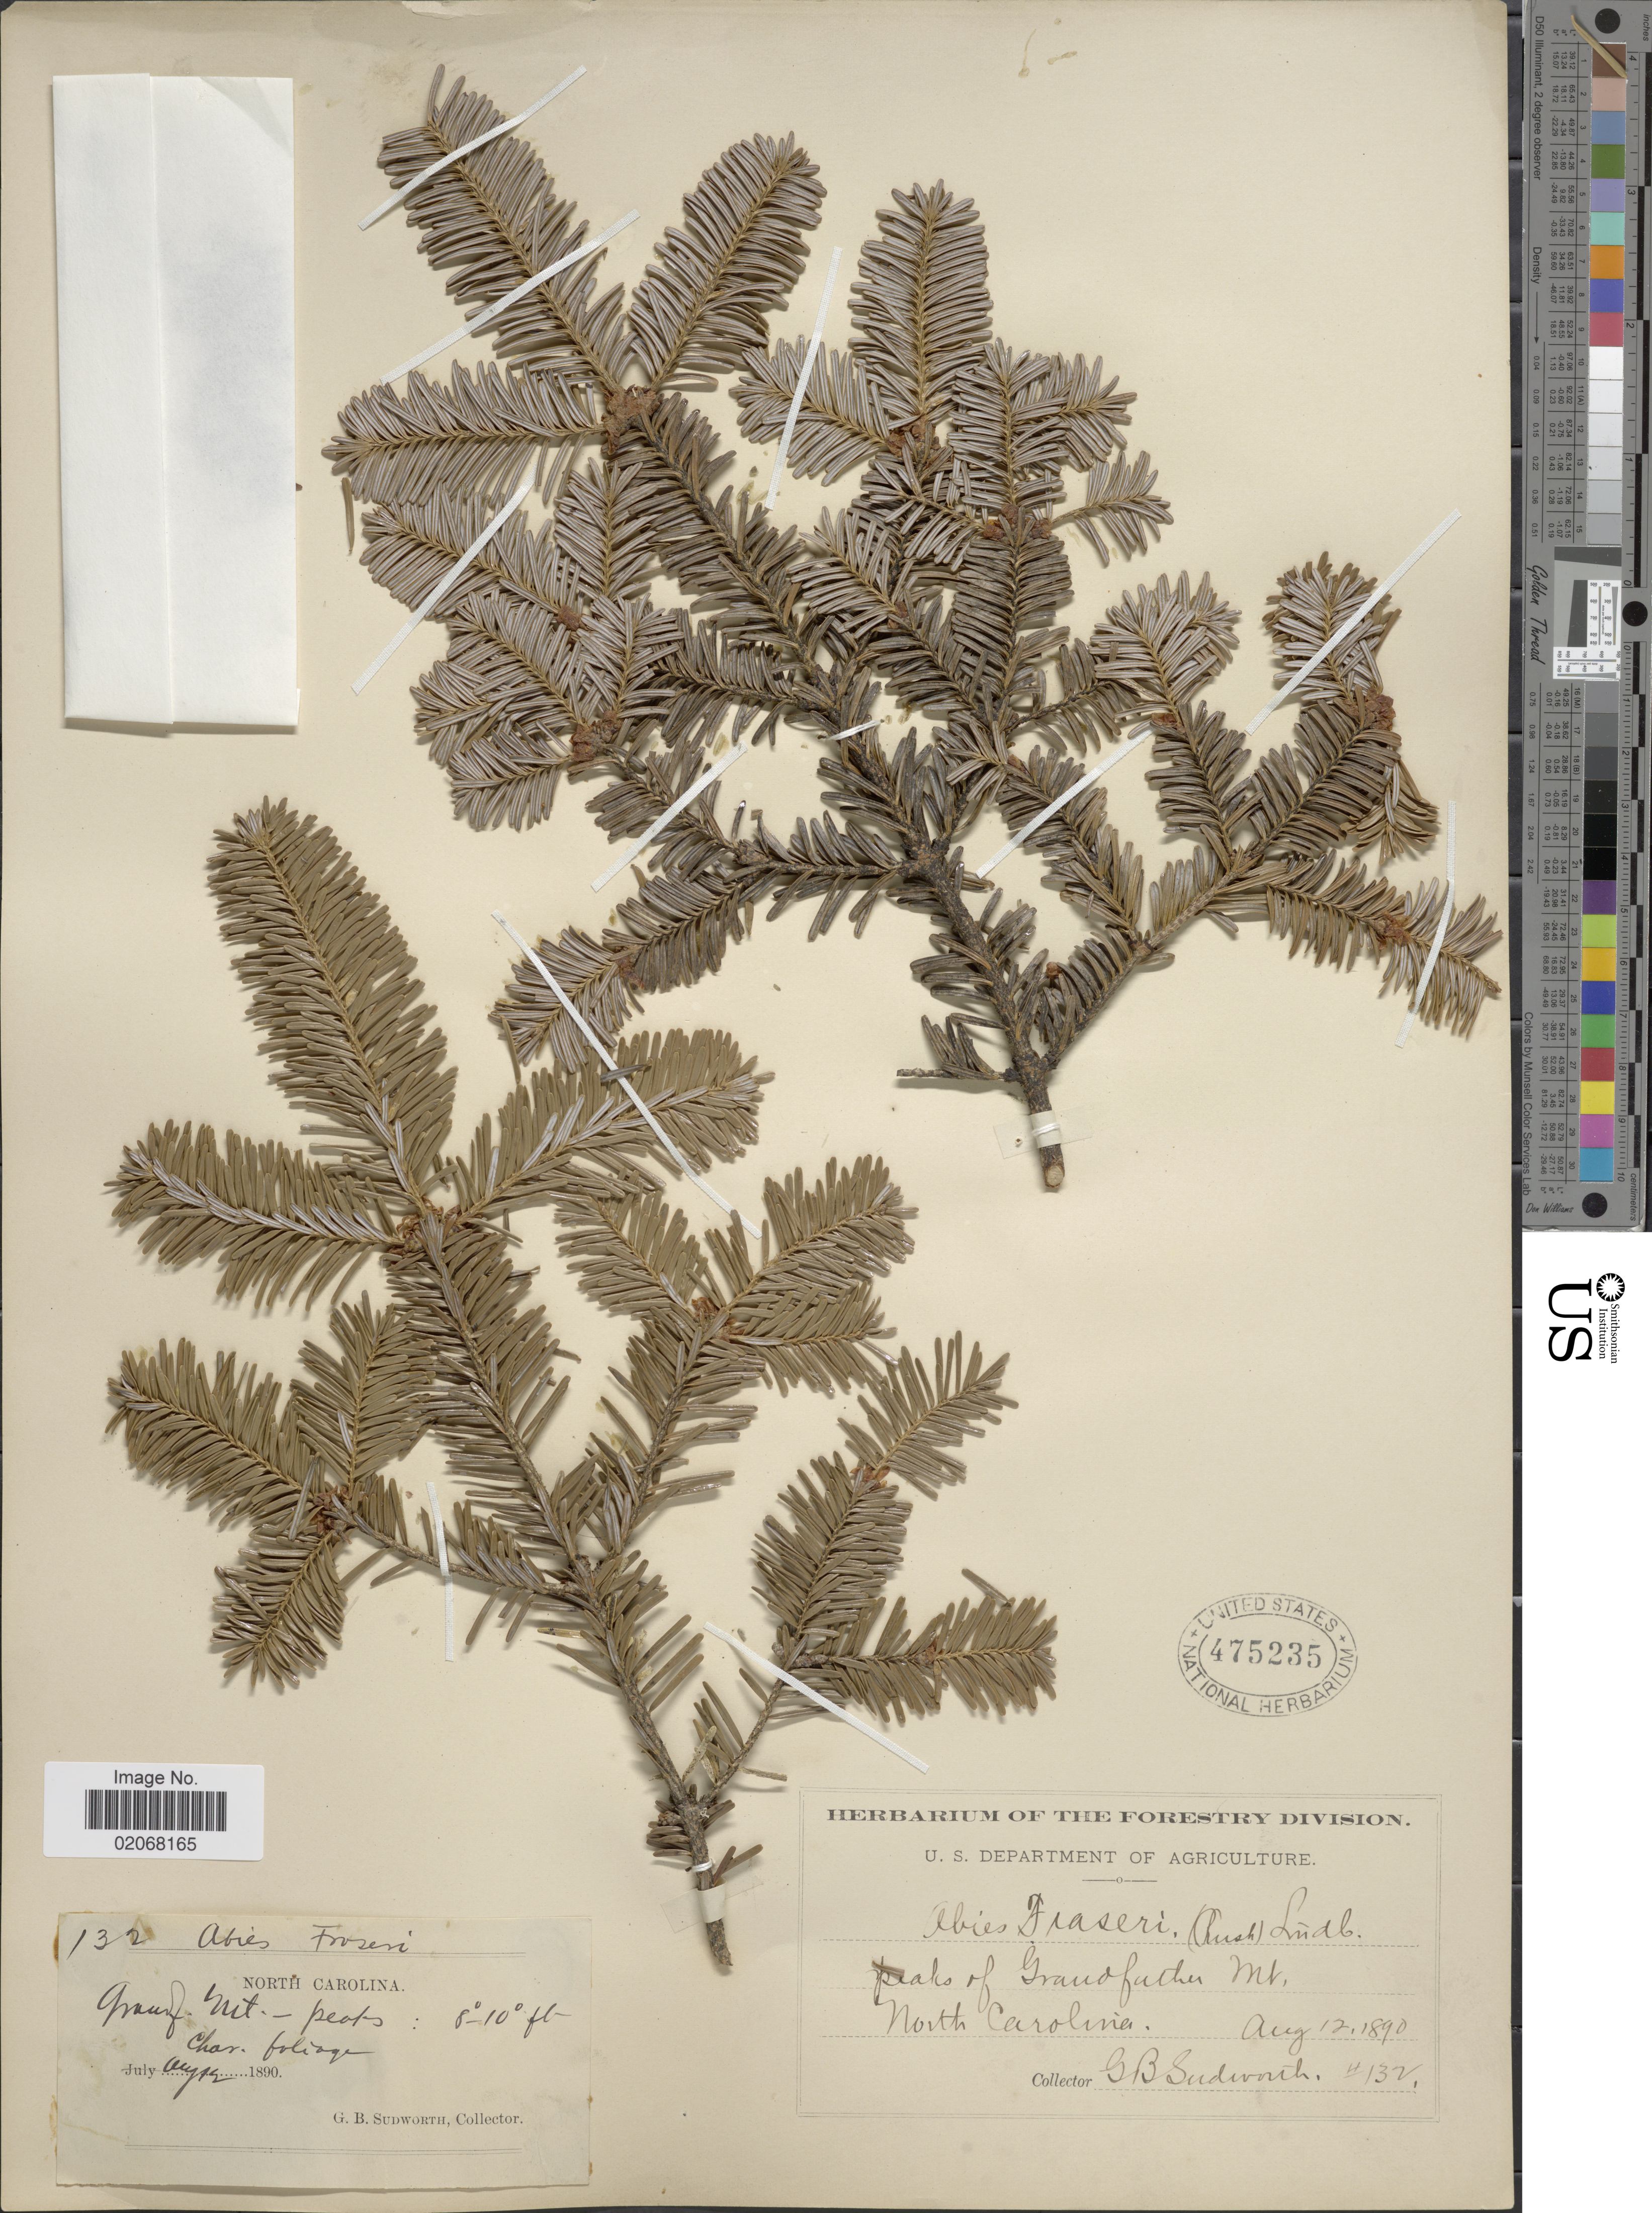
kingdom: Plantae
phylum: Tracheophyta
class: Pinopsida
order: Pinales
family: Pinaceae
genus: Abies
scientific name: Abies fraseri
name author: (Pursh) Poir.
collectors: G. B. Sudworth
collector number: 132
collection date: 1890-08-12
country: United States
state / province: North Carolina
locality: Peaks of Grandfather Mt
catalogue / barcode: US 475235